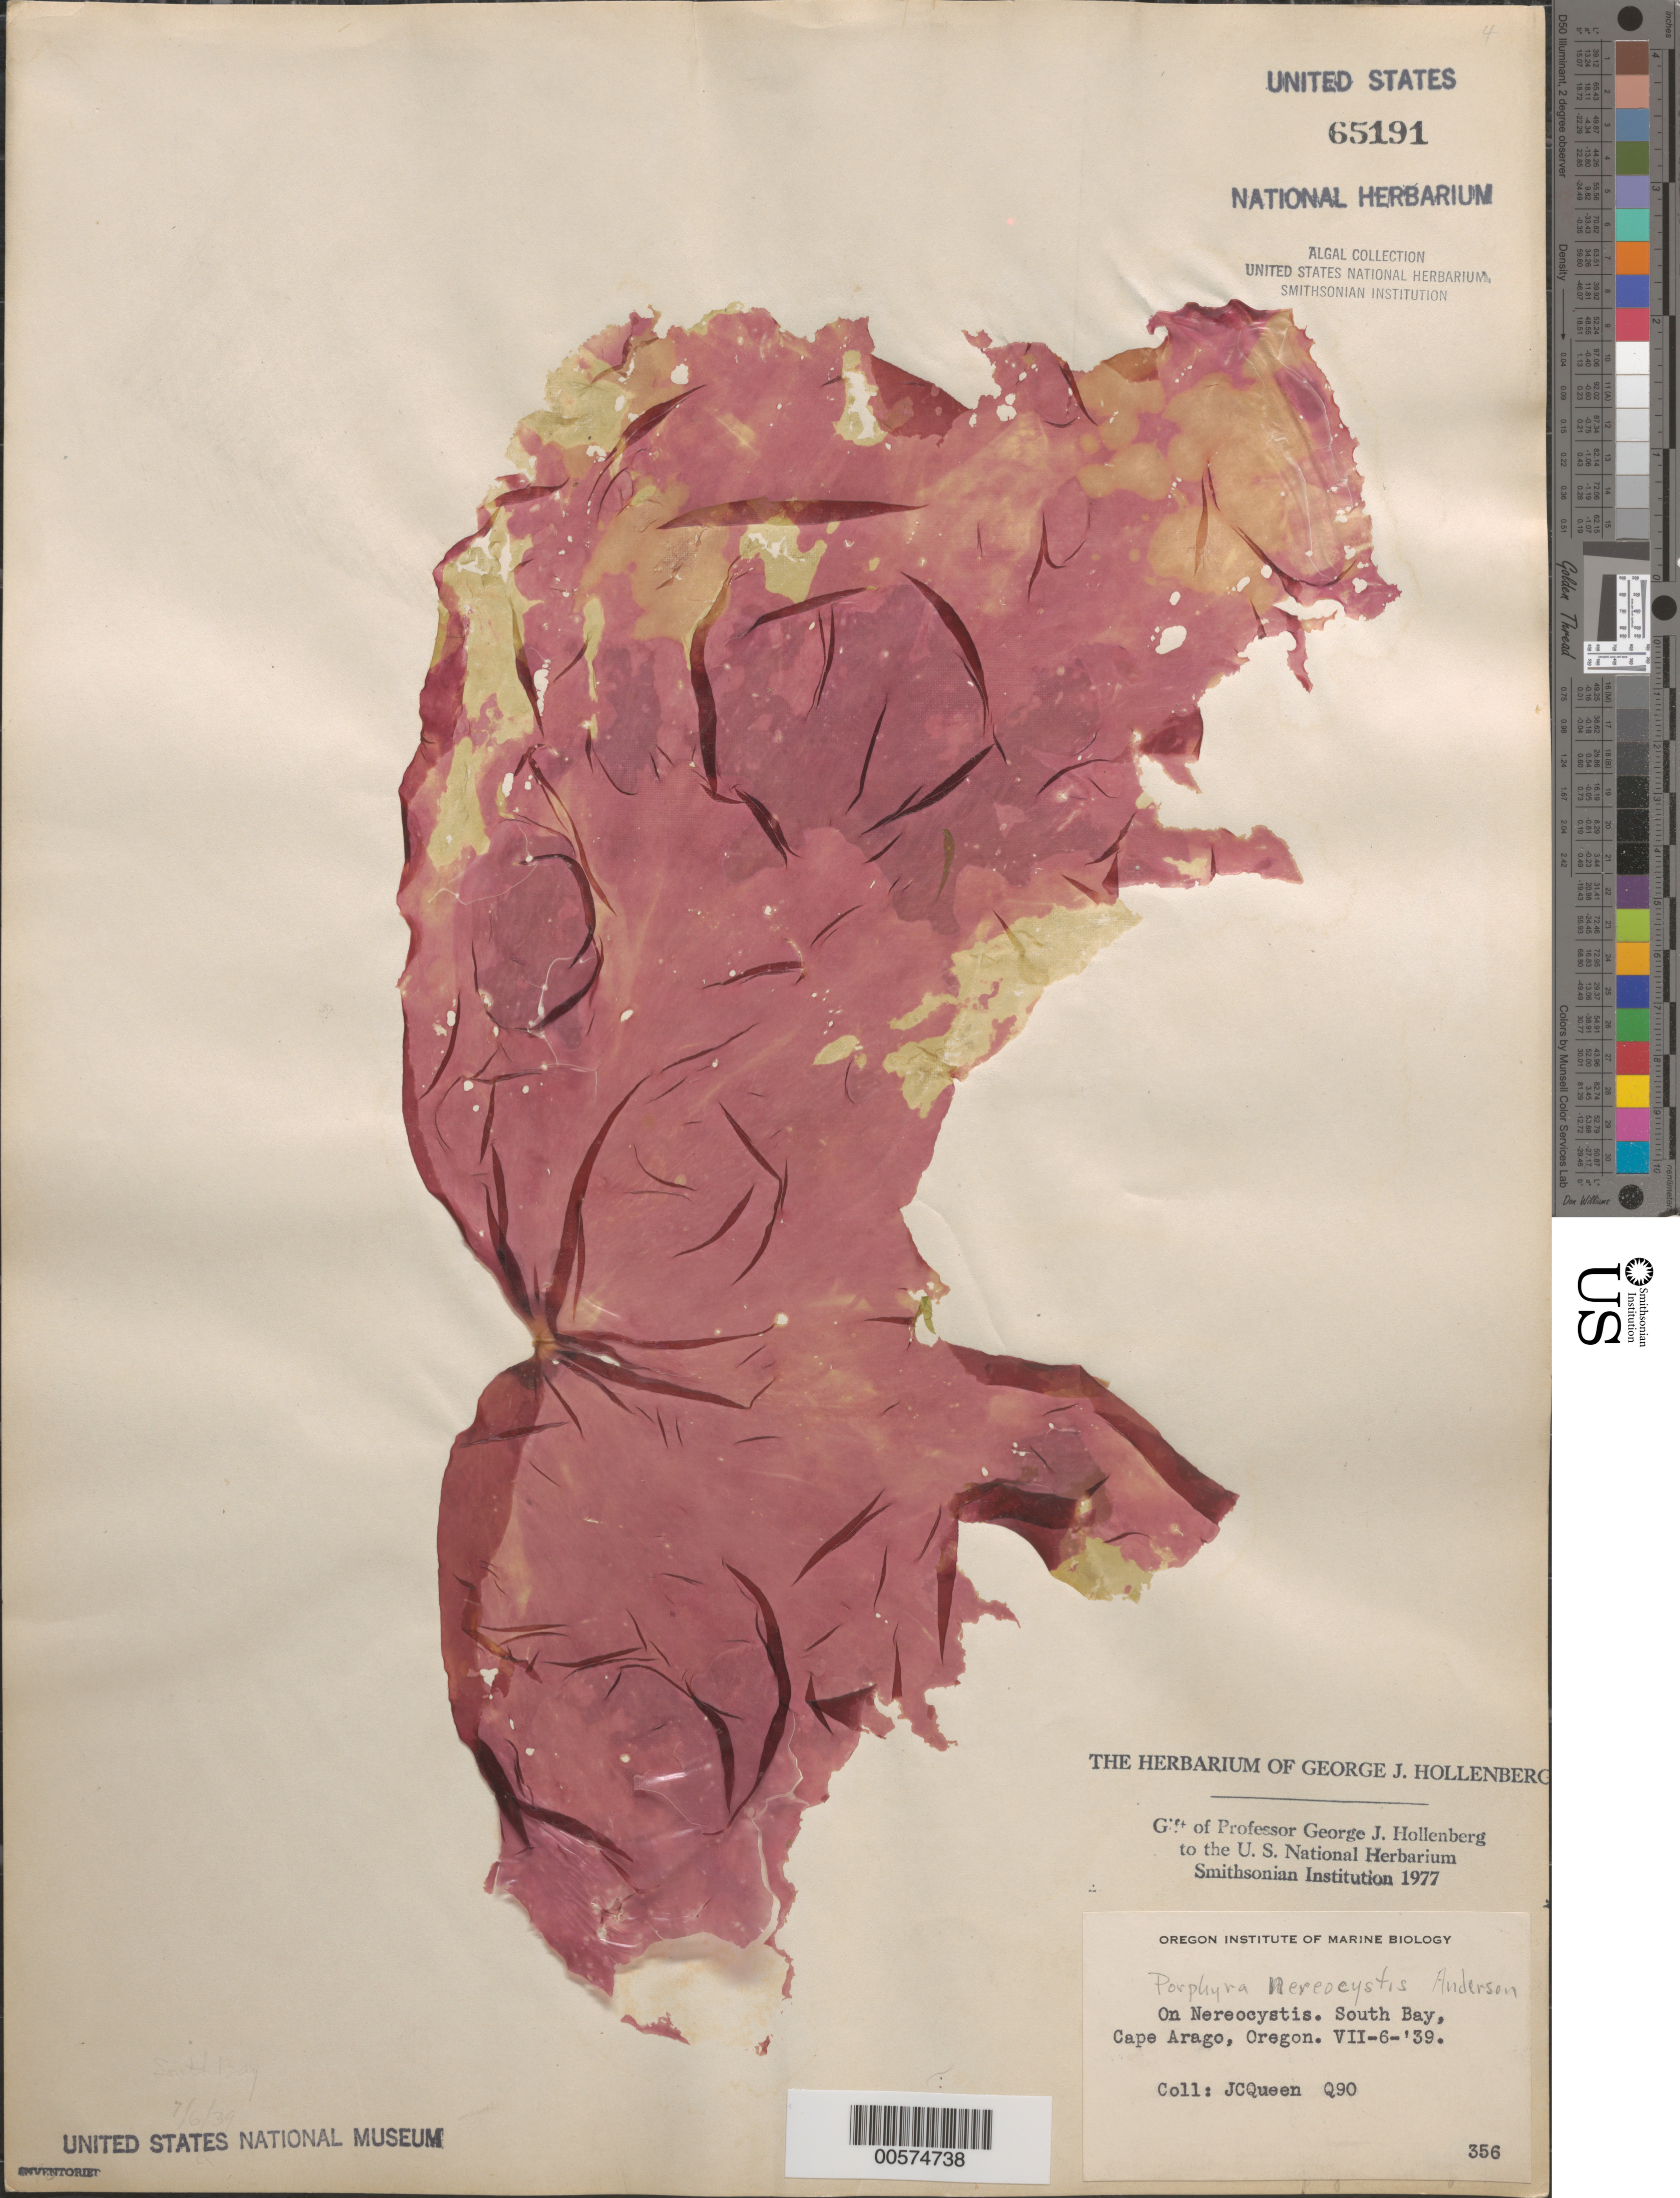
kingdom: Plantae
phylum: Rhodophyta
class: Bangiophyceae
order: Bangiales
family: Bangiaceae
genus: Pyropia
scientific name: Pyropia nereocystis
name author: (C.L. Anderson) S.C. Lindstrom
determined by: Algae name updating Project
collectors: J. Queen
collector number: Q90 & MSD 356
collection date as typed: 06 Jul 1939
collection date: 1939-07-06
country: United States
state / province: Oregon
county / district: Coos County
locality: South Bay, Cape Arago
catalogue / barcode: US 65191